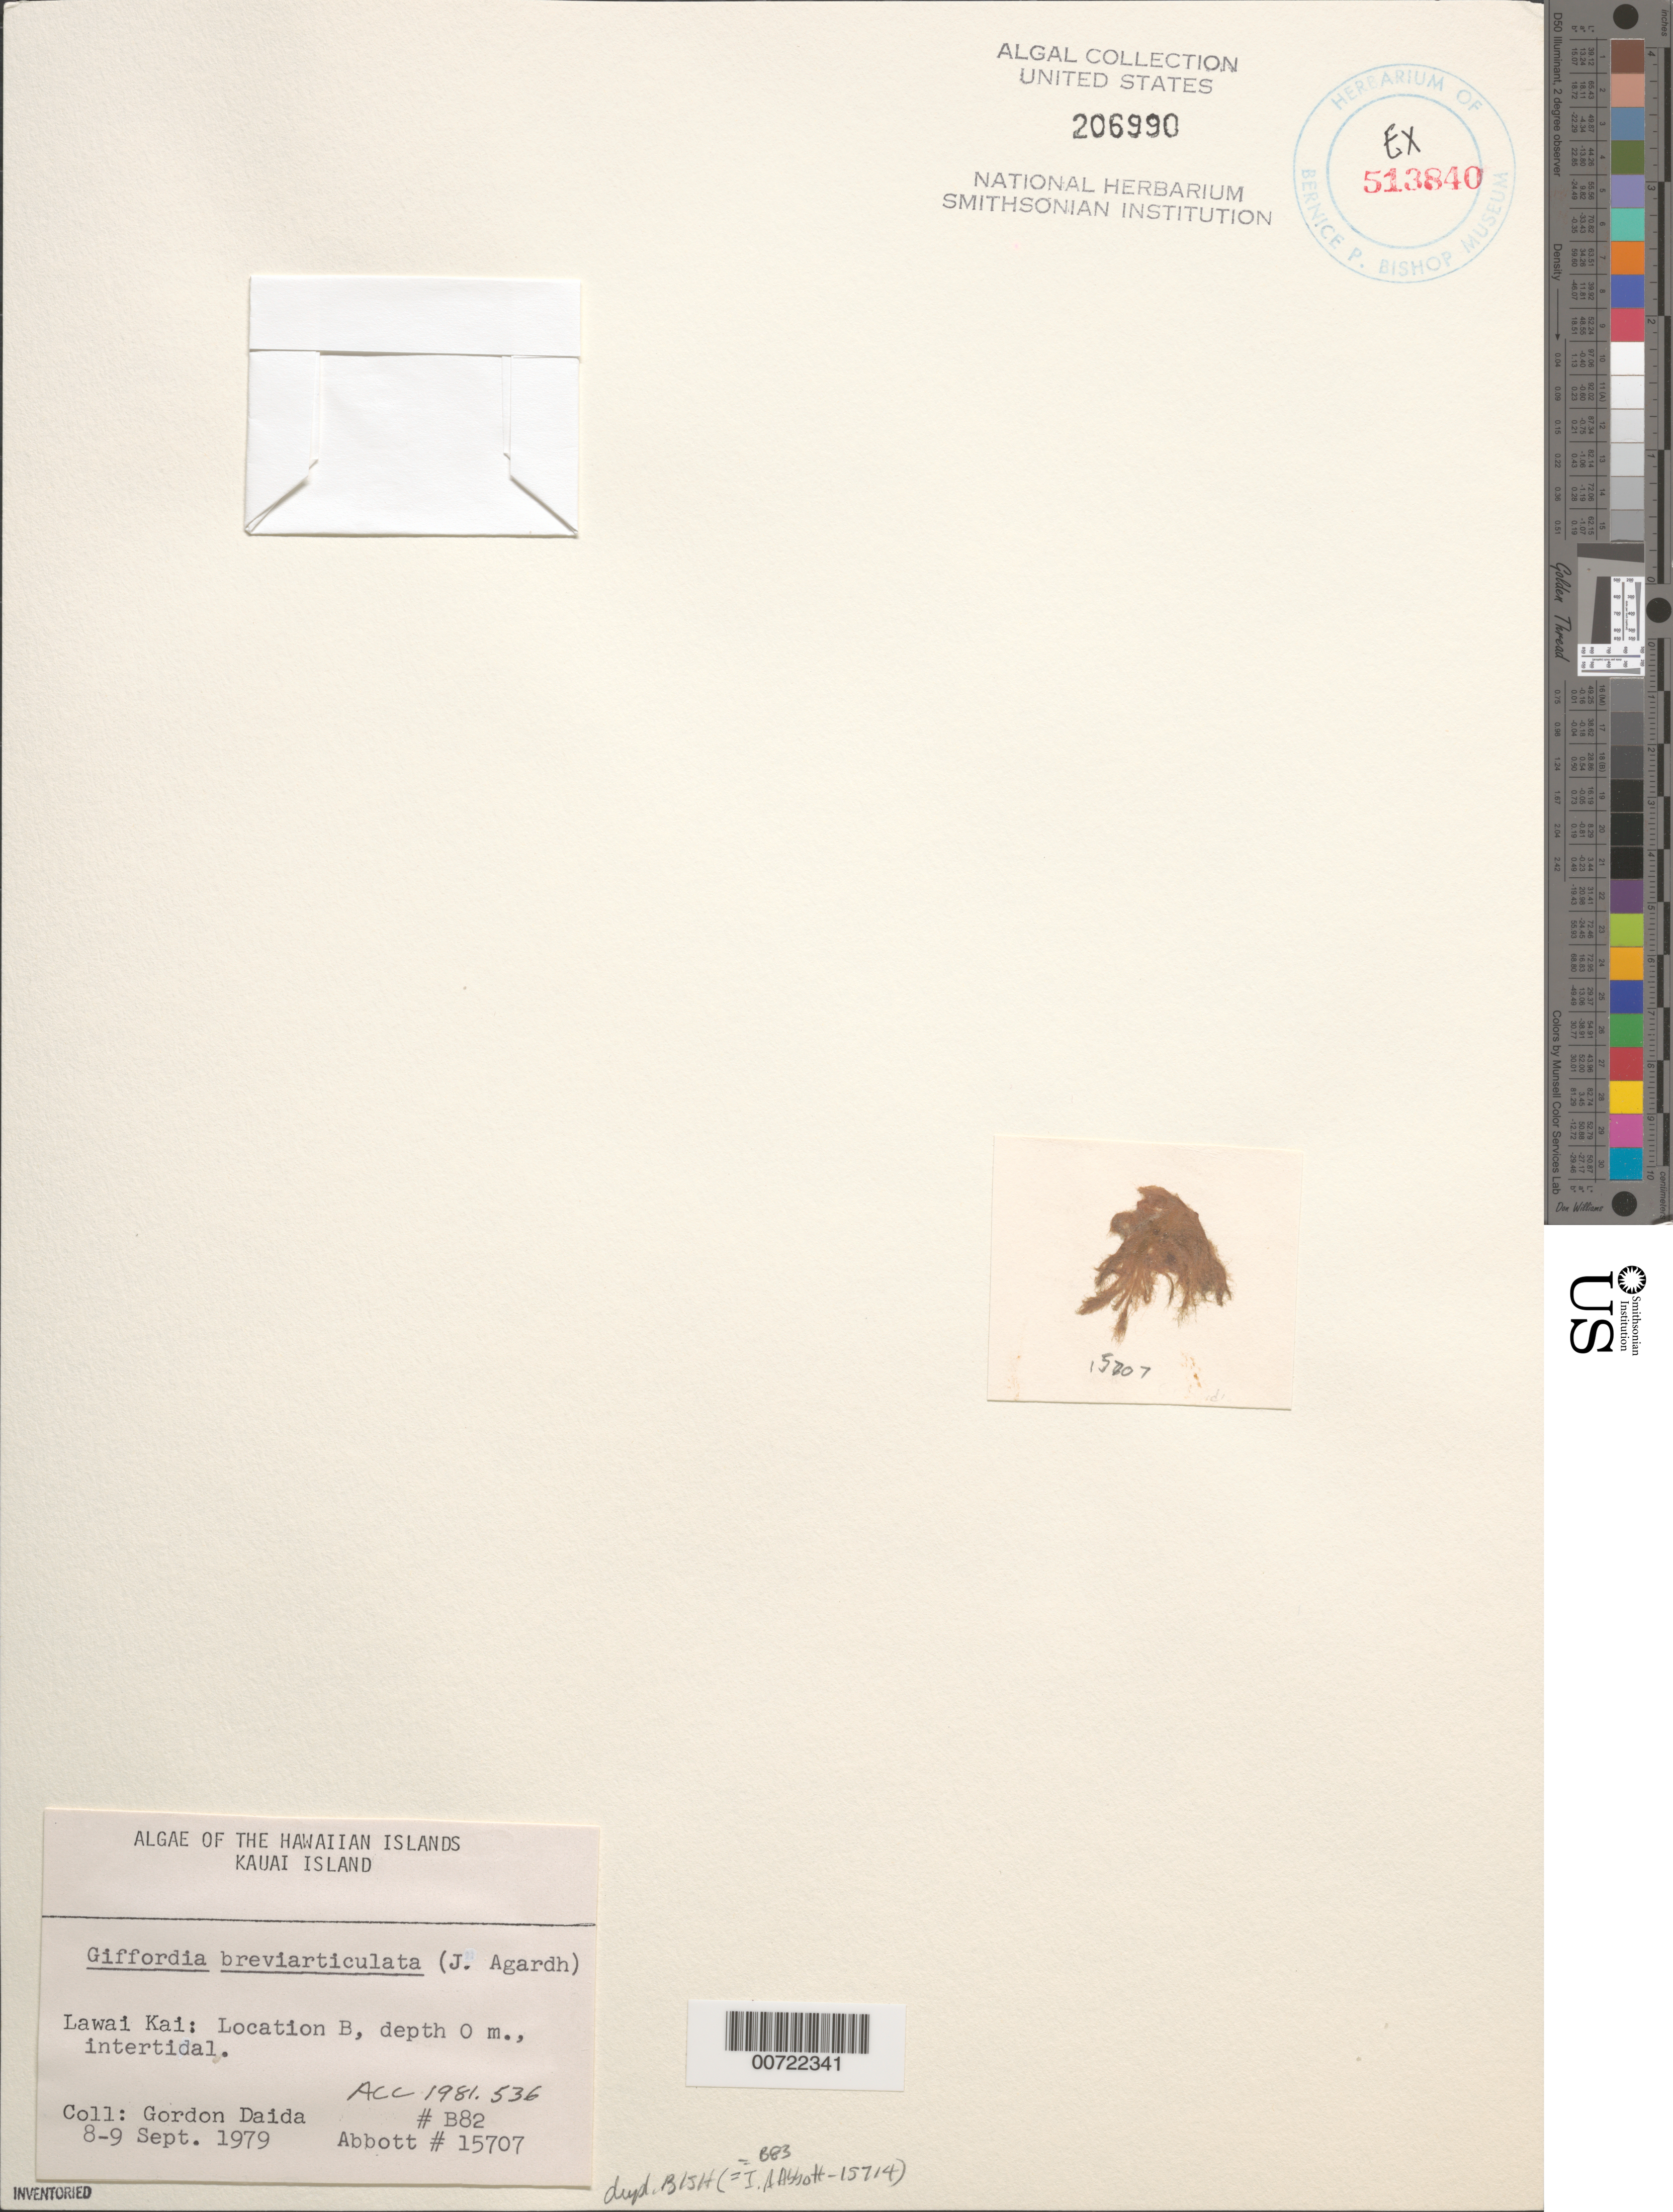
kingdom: Chromista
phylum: Ochrophyta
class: Phaeophyceae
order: Scytothamnales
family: Asteronemataceae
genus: Asteronema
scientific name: Asteronema breviarticulatum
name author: (J. Agardh) Ouriques & Bouzon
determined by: Algae name updating Project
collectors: G. Daida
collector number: B82 & IAA 15707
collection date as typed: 08 Sep 1979 to 09 Sep 1979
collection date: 1979-09-08/1979-09-09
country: United States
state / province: Hawaii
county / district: Kauai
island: Kaua'i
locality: Lawai Kai, Location B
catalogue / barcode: US 206990